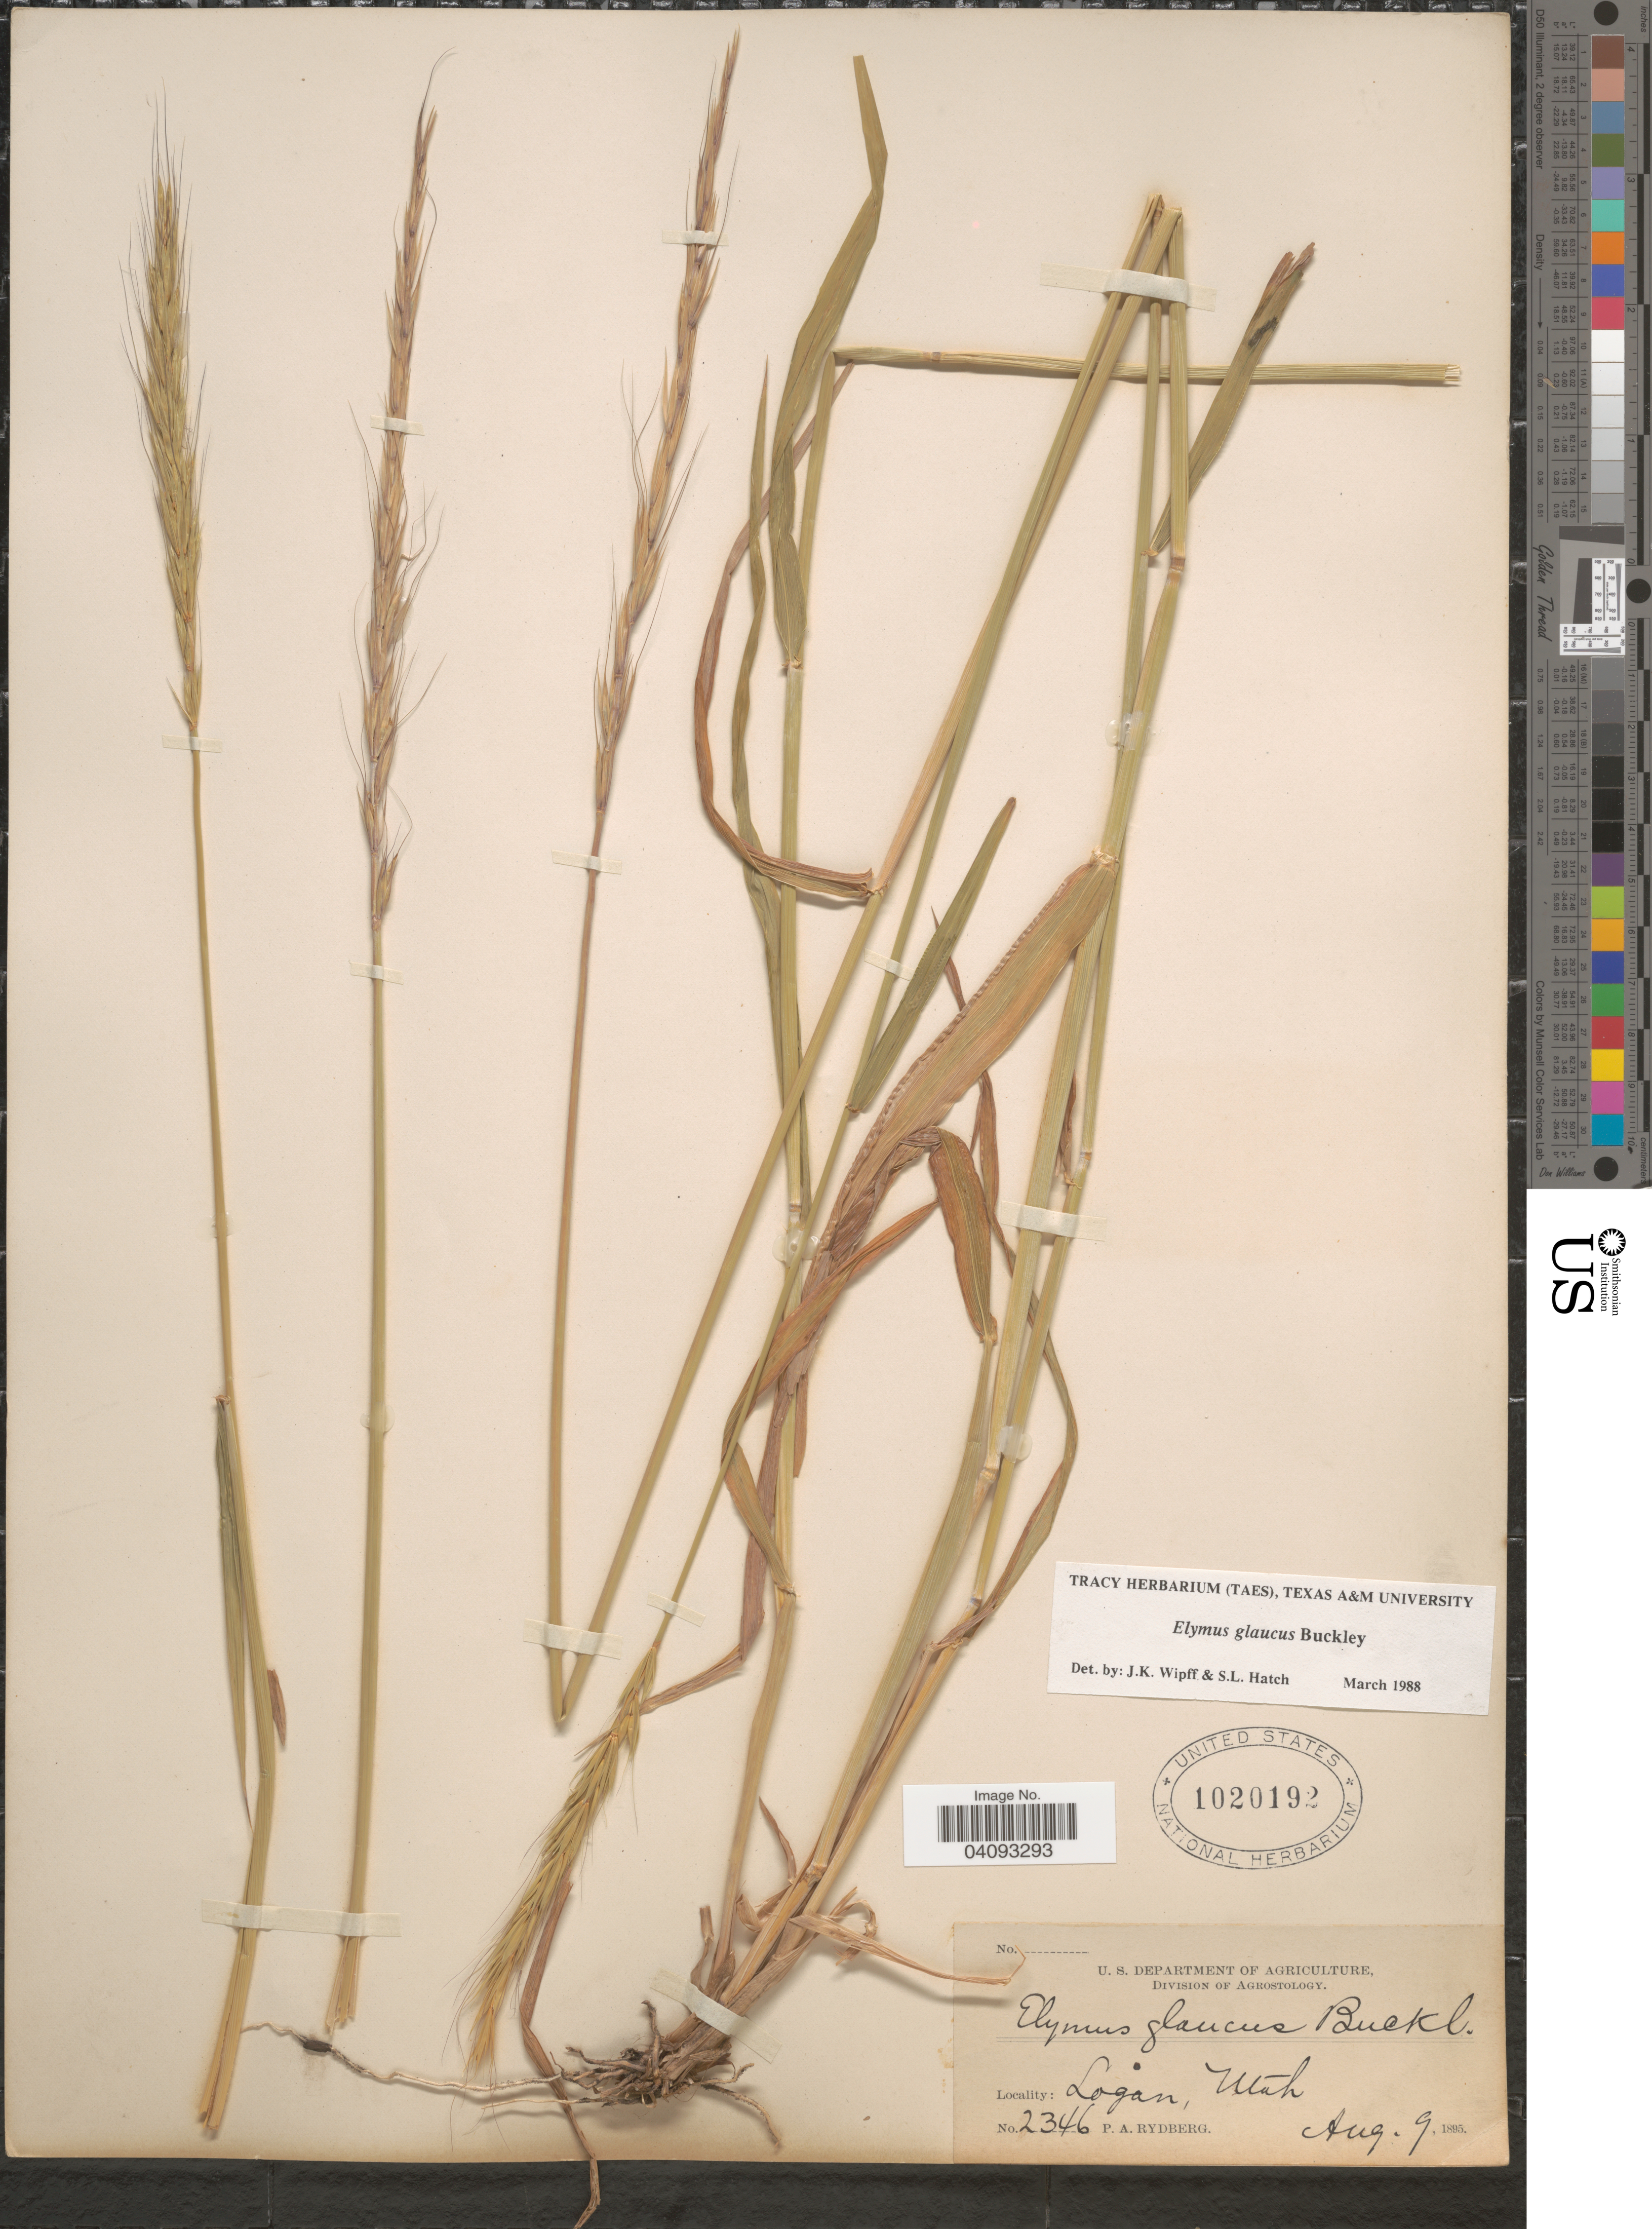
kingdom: Plantae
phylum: Tracheophyta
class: Liliopsida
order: Poales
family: Poaceae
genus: Elymus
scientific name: Elymus glaucus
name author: Buckley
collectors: P. A. Rydberg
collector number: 2346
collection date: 1895-08-09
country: United States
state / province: Utah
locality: Logan.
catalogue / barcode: US 1020192